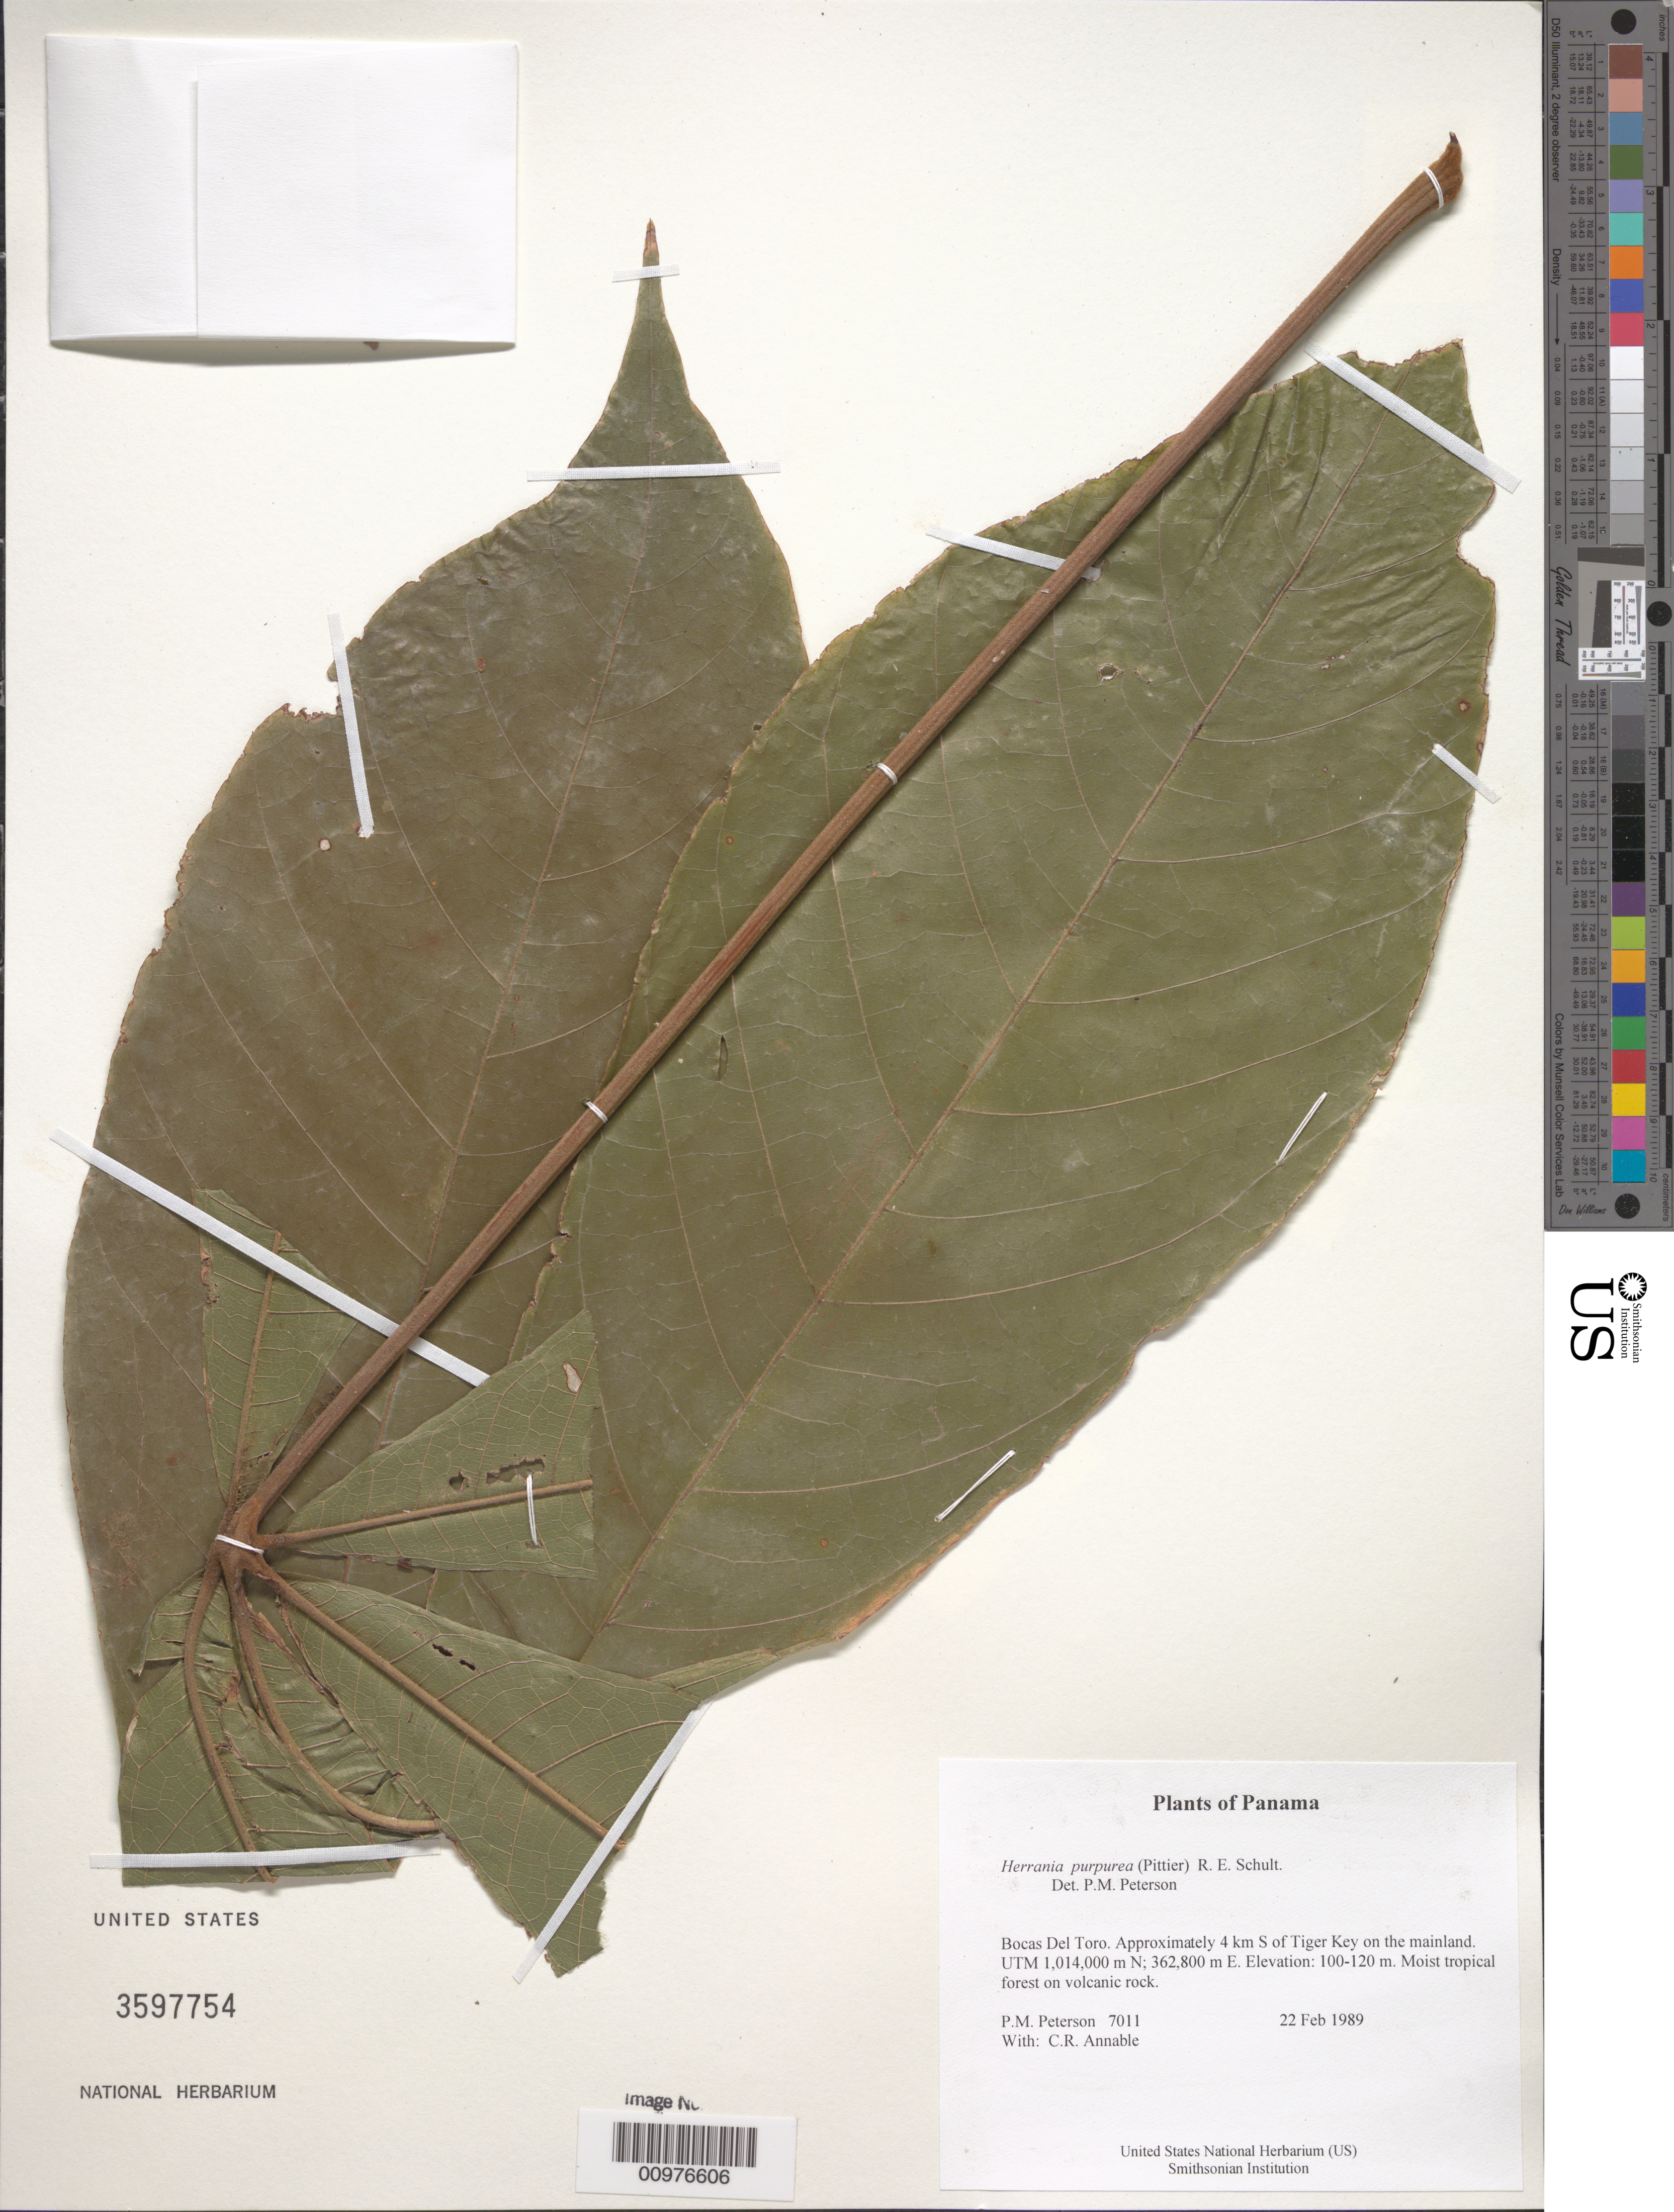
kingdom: Plantae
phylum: Tracheophyta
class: Magnoliopsida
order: Malvales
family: Malvaceae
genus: Theobroma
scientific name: Theobroma purpureum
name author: Pittier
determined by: Dorr, L. J., (BOT), Smithsonian Institution - National Museum of Natural History (UNITED STATES)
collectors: P. M. Peterson & C. R. Annable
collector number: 7011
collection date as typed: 22 Feb 1989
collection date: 1989-02-22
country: Panama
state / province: Bocas del Toro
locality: Approx. 4 km S of Tiger Key on the mainland.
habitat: Moist tropical forest. on volcanic rock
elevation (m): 100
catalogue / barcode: US 3597754